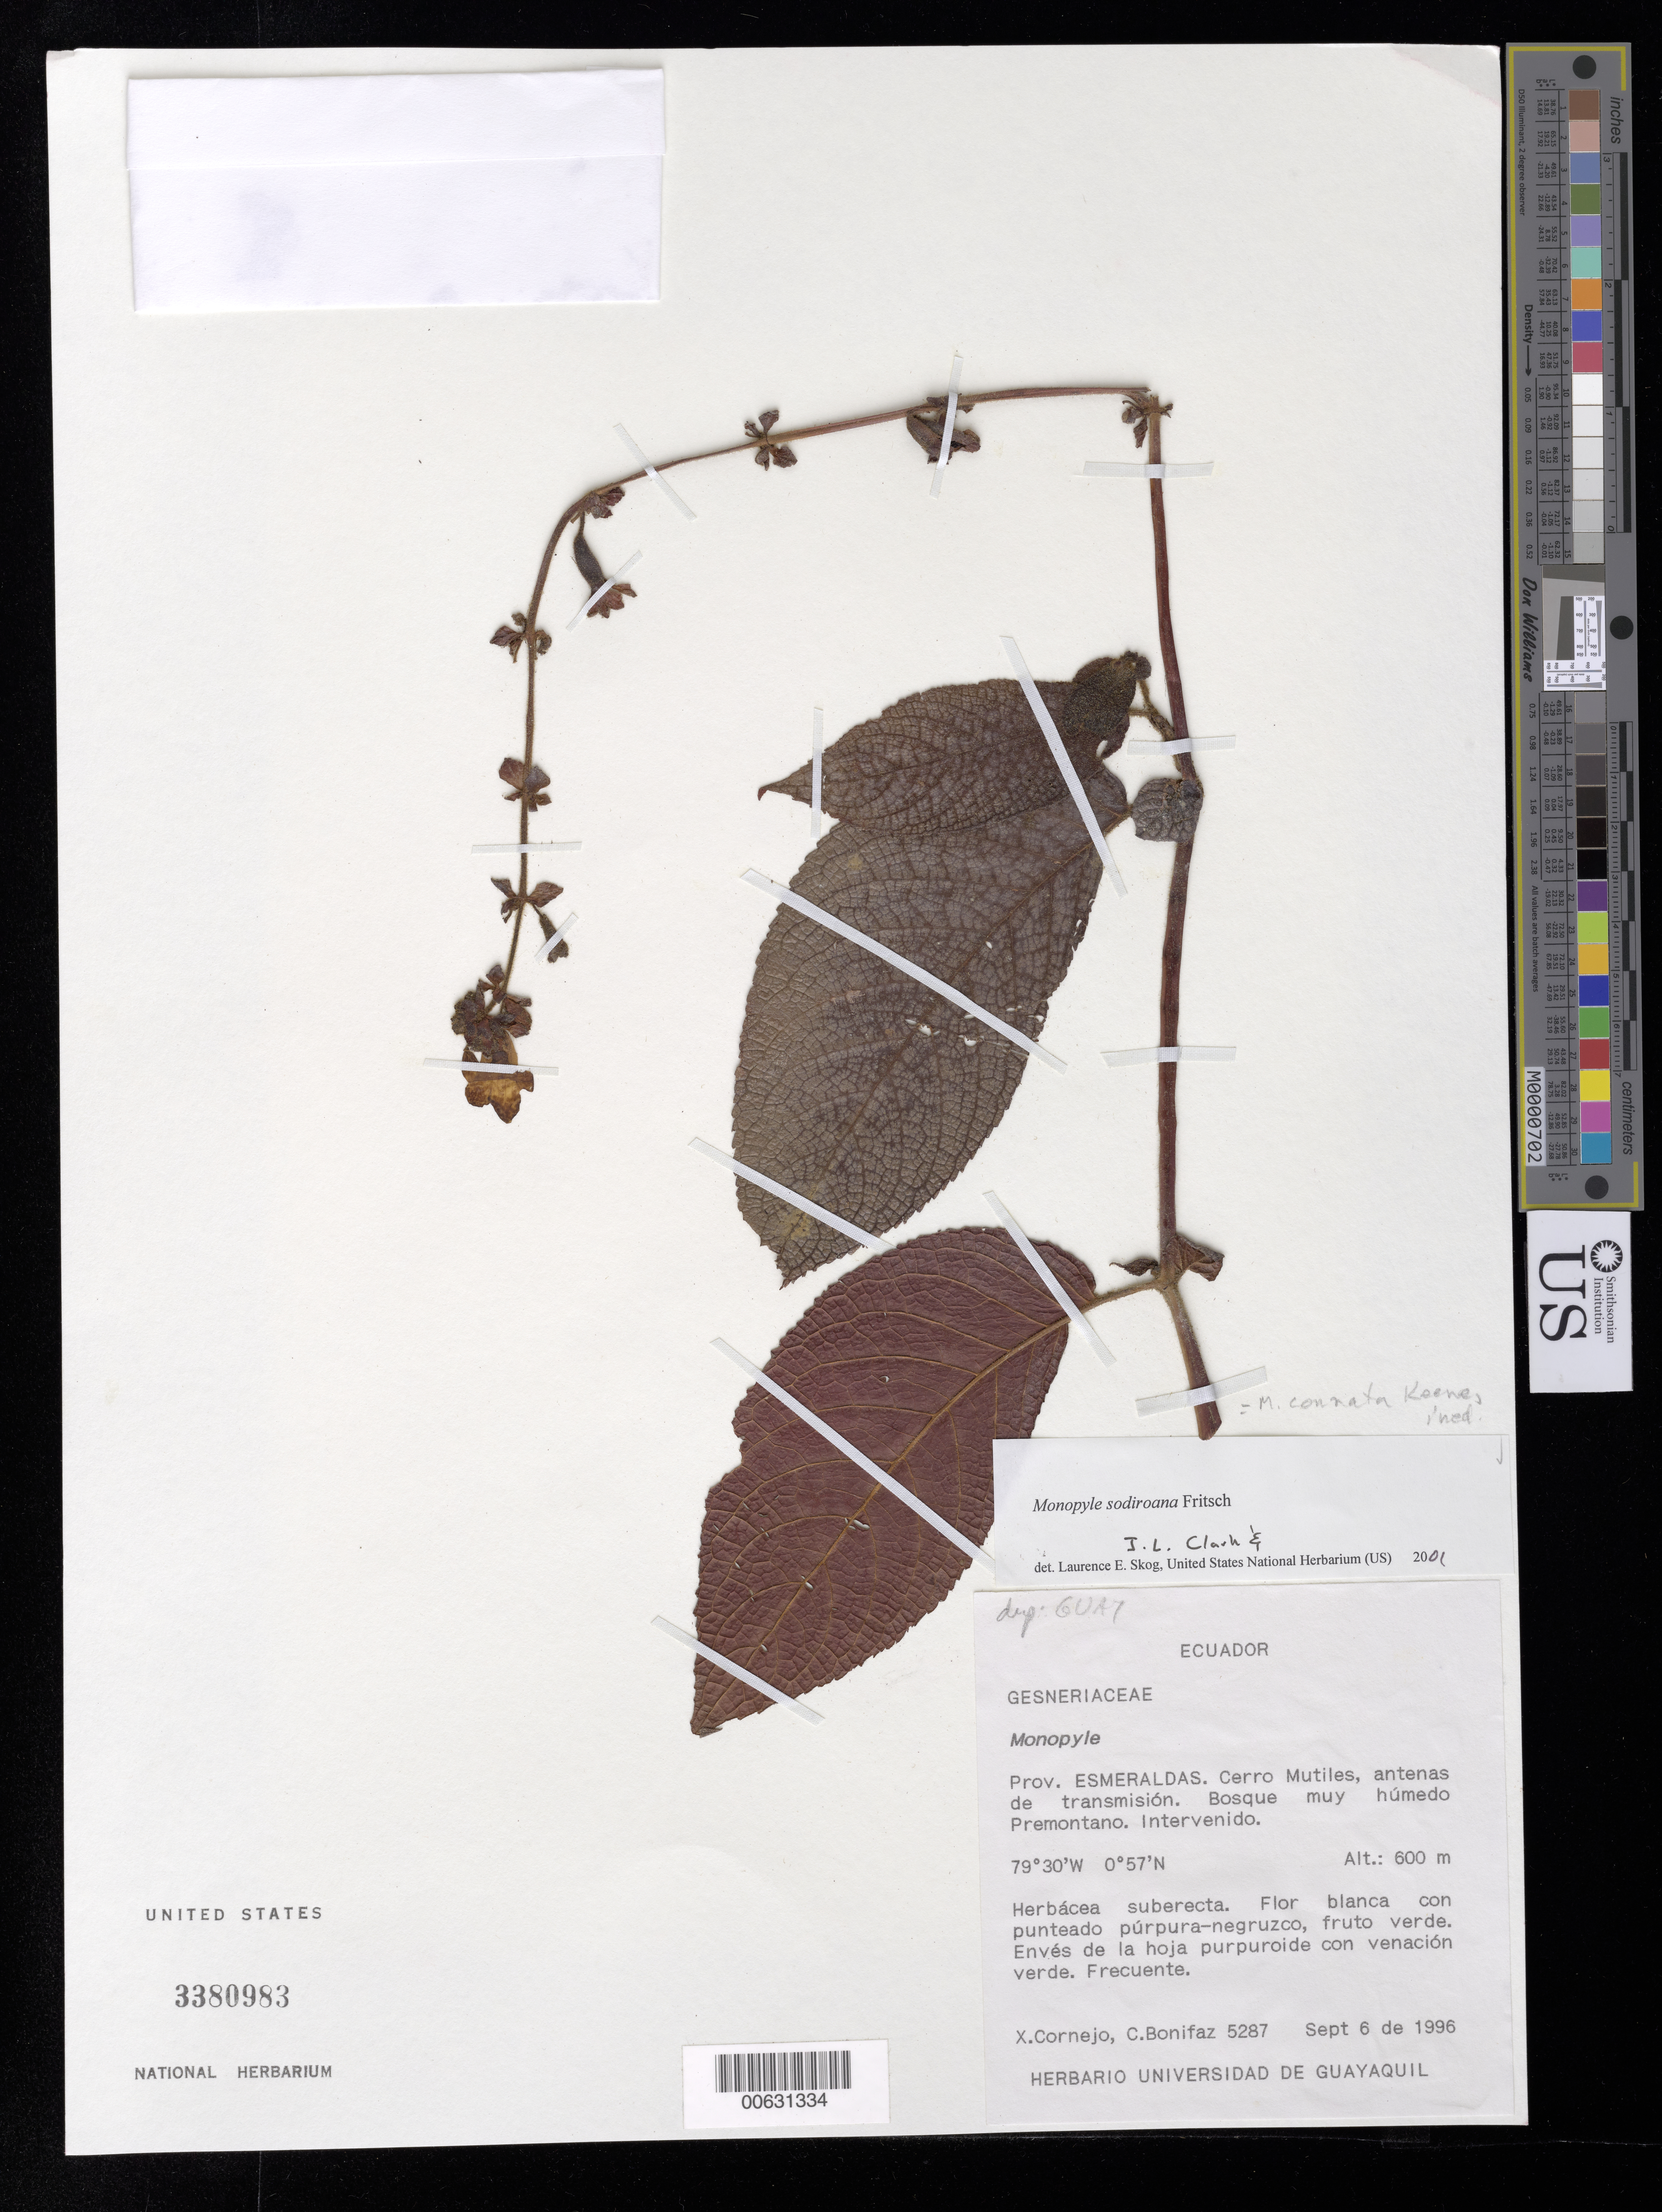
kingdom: Plantae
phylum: Tracheophyta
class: Magnoliopsida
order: Lamiales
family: Gesneriaceae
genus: Monopyle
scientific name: Monopyle connata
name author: J.L. Clark & Keene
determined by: Skog, Laurence E.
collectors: X. F. Cornejo & C. Bonifaz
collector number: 5287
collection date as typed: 06 Sep 1996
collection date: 1996-09-06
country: Ecuador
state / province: Esmeraldas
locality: Cerro Mutiles, antenas de transmisión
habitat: Bosque muy húmedo premontano, intervenido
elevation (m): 600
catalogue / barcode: US 3380983